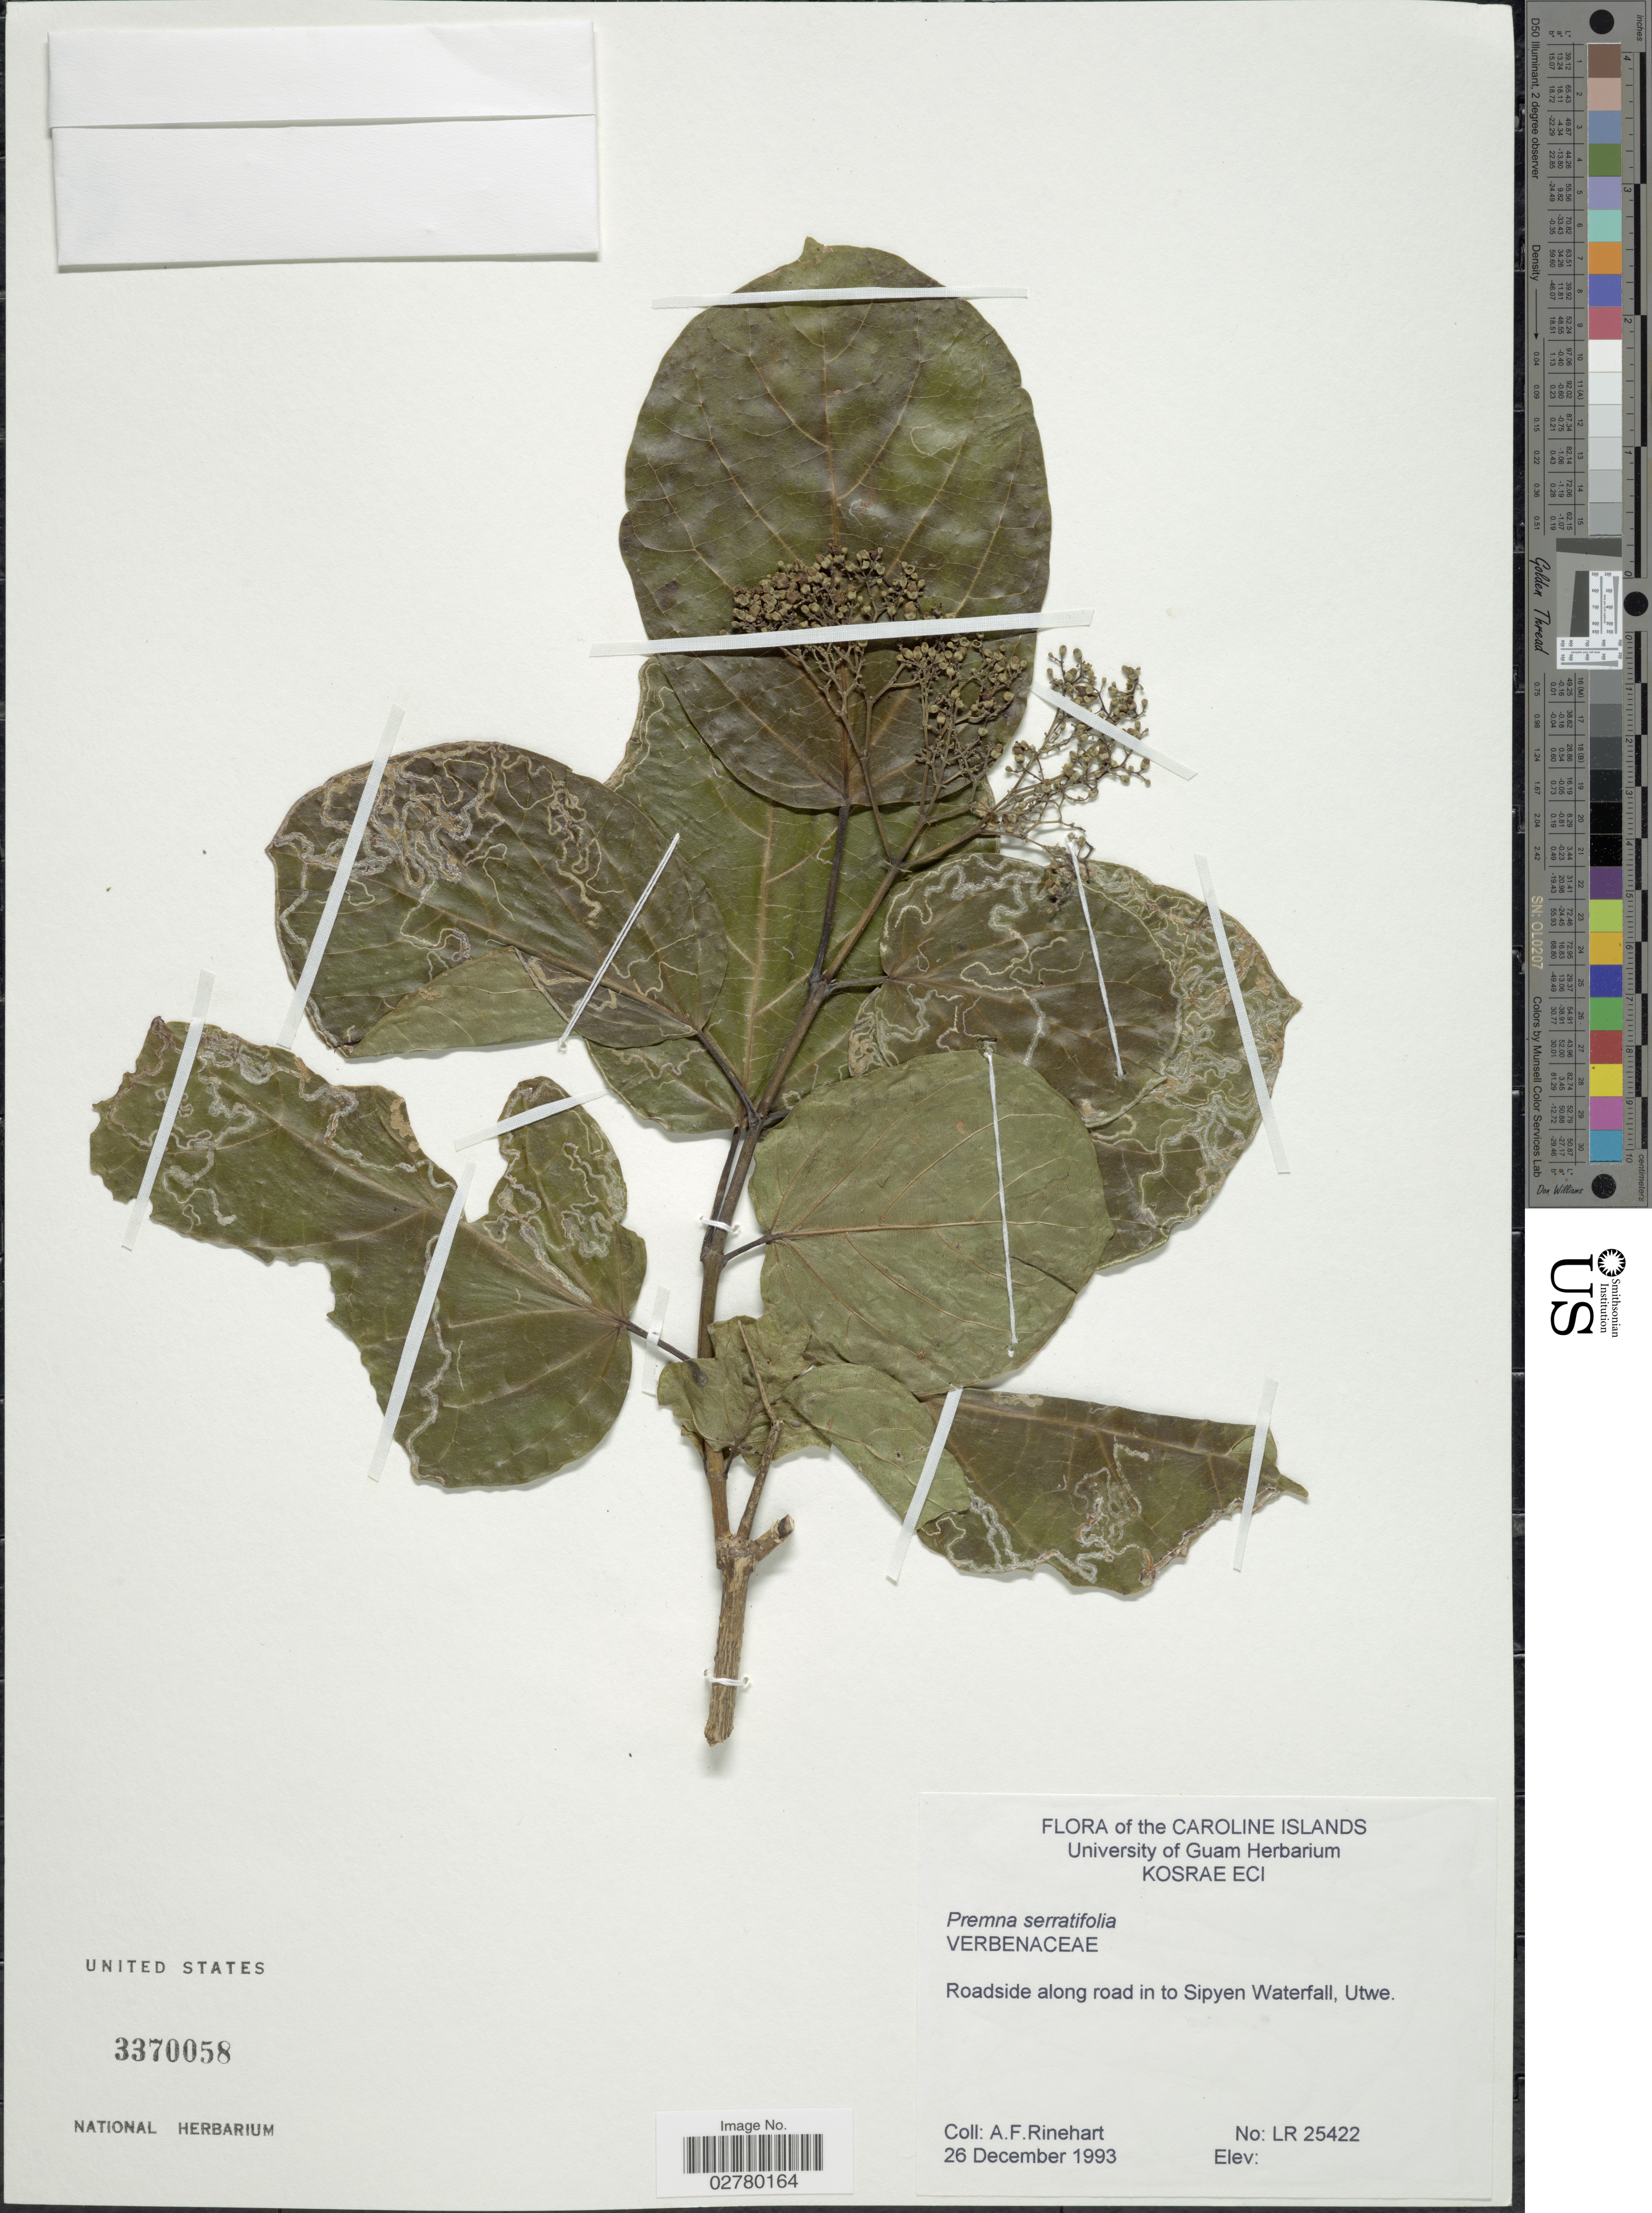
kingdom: Plantae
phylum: Tracheophyta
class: Magnoliopsida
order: Lamiales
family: Lamiaceae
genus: Premna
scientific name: Premna serratifolia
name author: L.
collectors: A. Rinehart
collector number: LR25422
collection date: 1993-12-26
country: Micronesia, Federated States of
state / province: Kosrae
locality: Caroline Islands. Roadside along road in to Sipyen Waterfall, Utwe.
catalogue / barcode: US 3370058